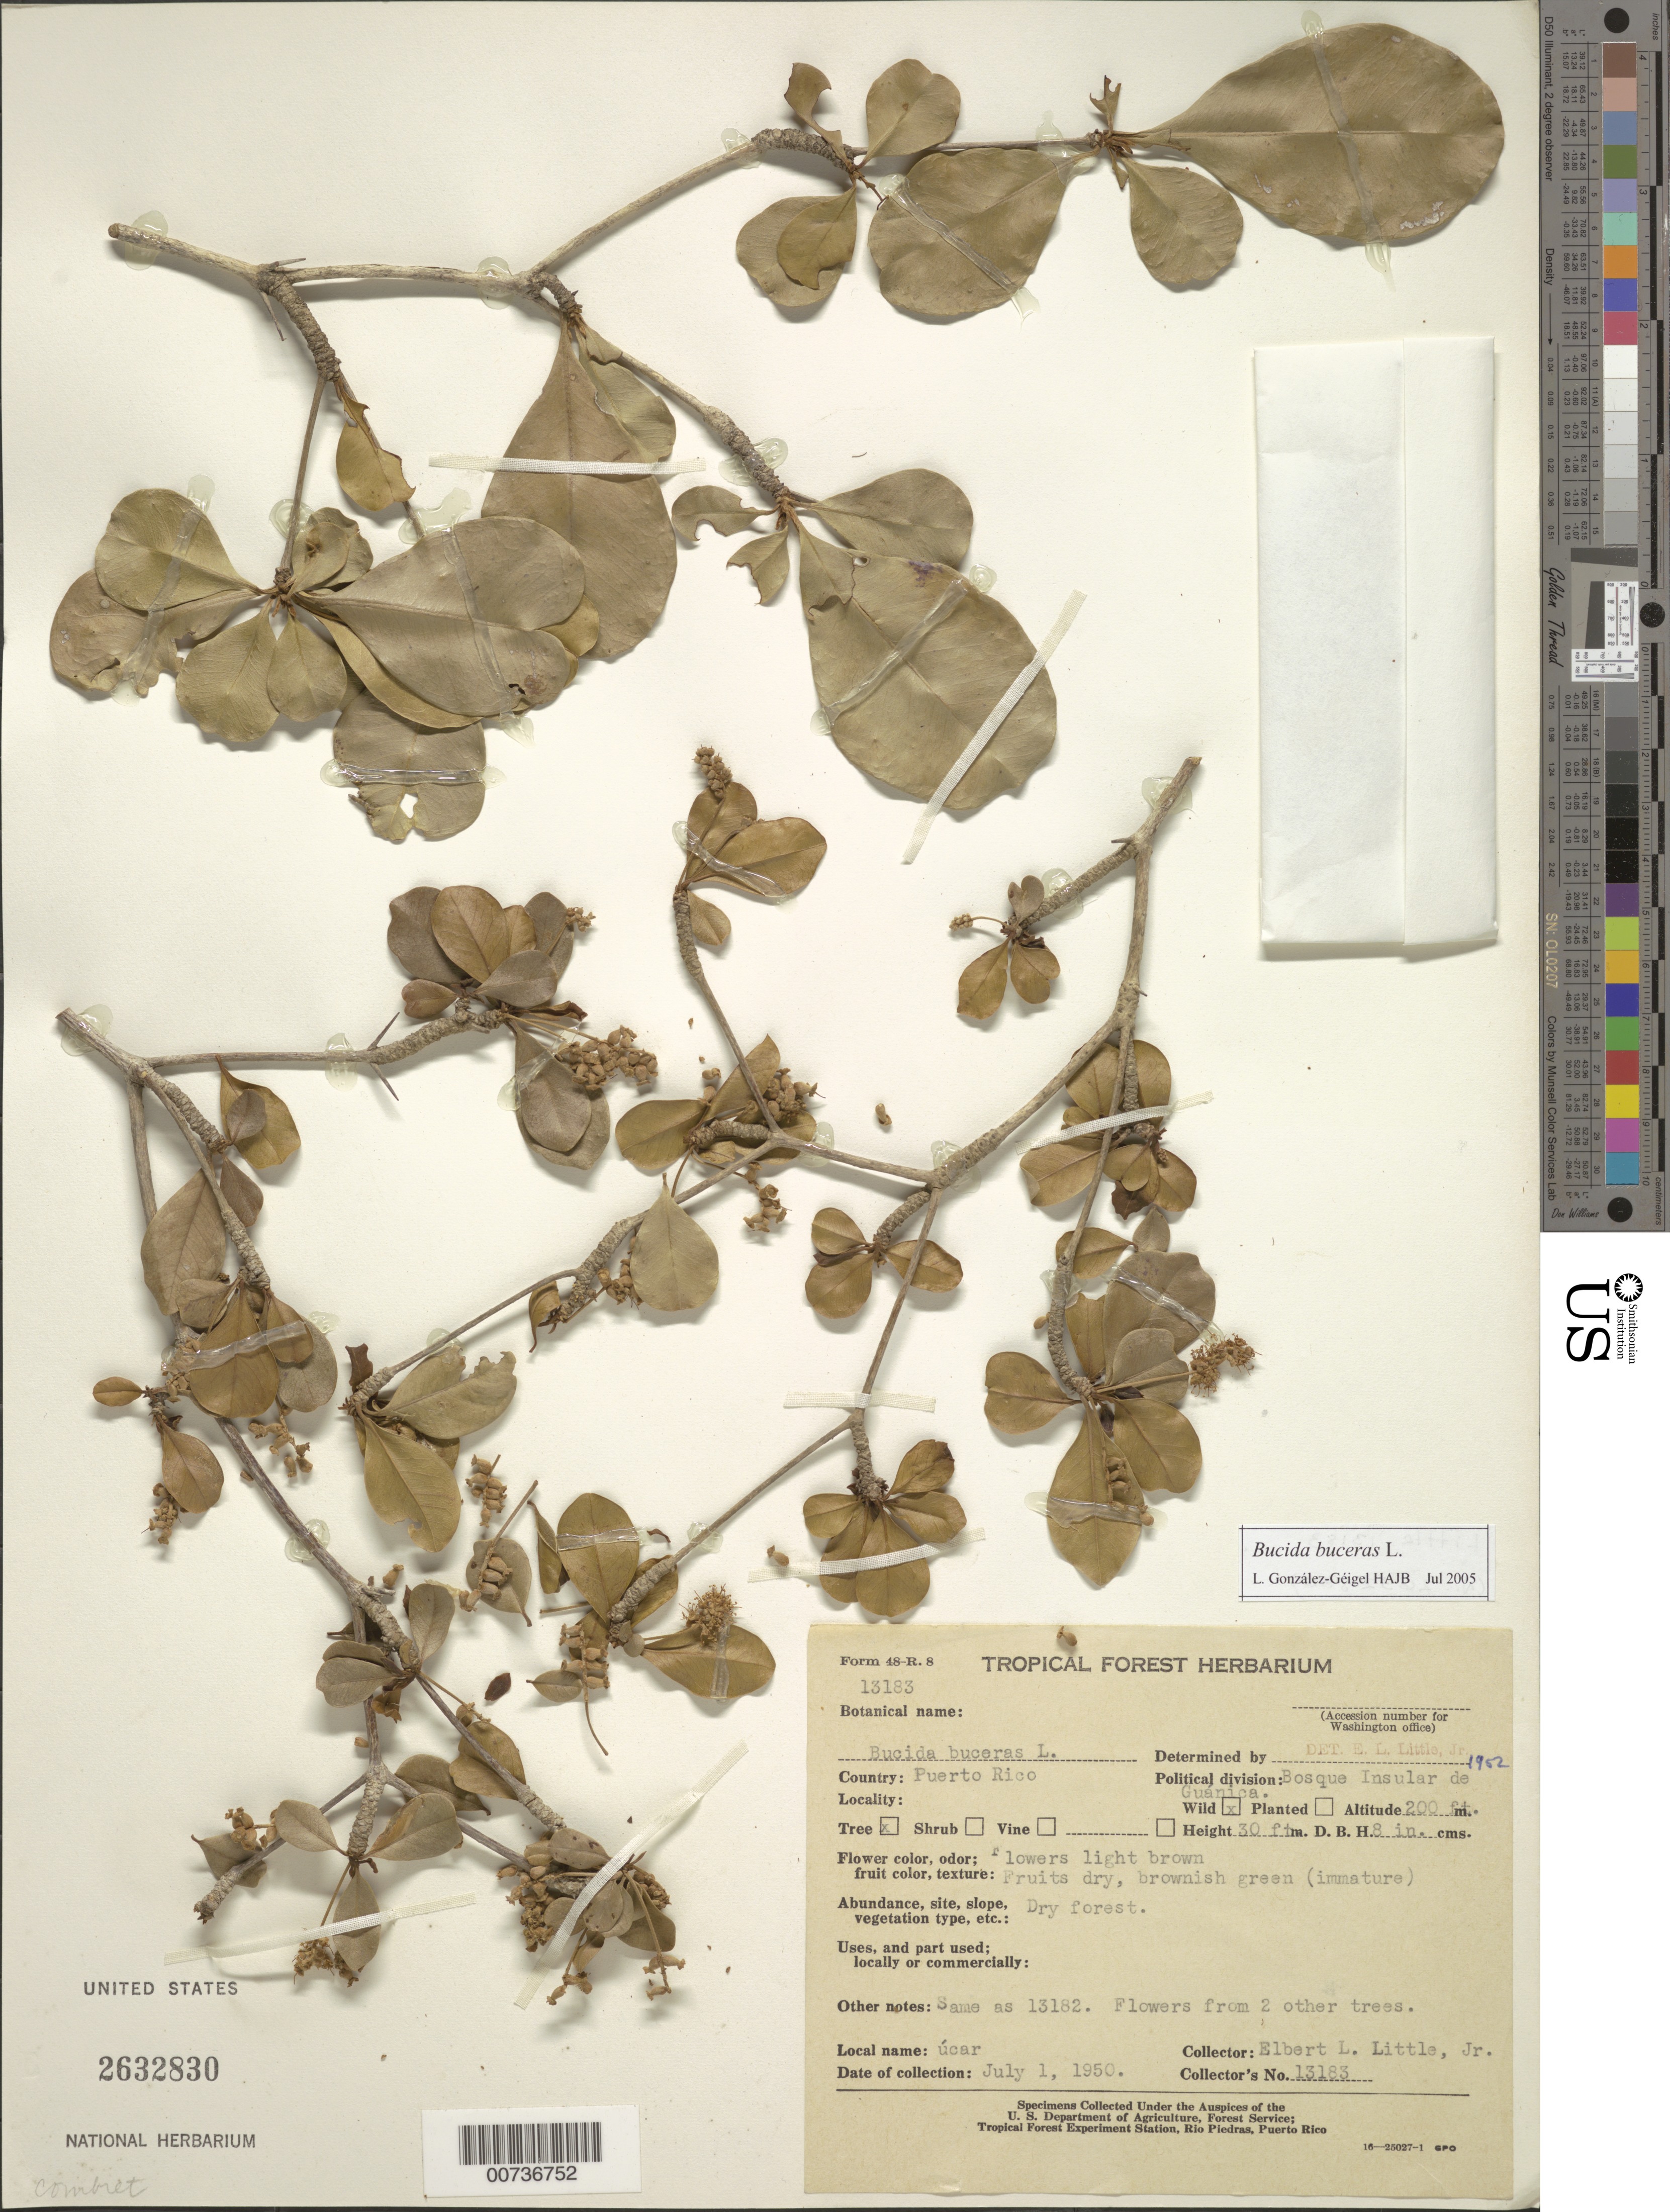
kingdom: Plantae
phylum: Tracheophyta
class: Magnoliopsida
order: Myrtales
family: Combretaceae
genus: Terminalia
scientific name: Terminalia buceras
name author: (L.) C. Wright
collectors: E. L. Little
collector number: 13183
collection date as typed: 01 Jul 1950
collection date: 1950-07-01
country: Puerto Rico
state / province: Guánica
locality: Bosque Insular de Guánica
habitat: Dry forest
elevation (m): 61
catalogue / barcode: US 2632830